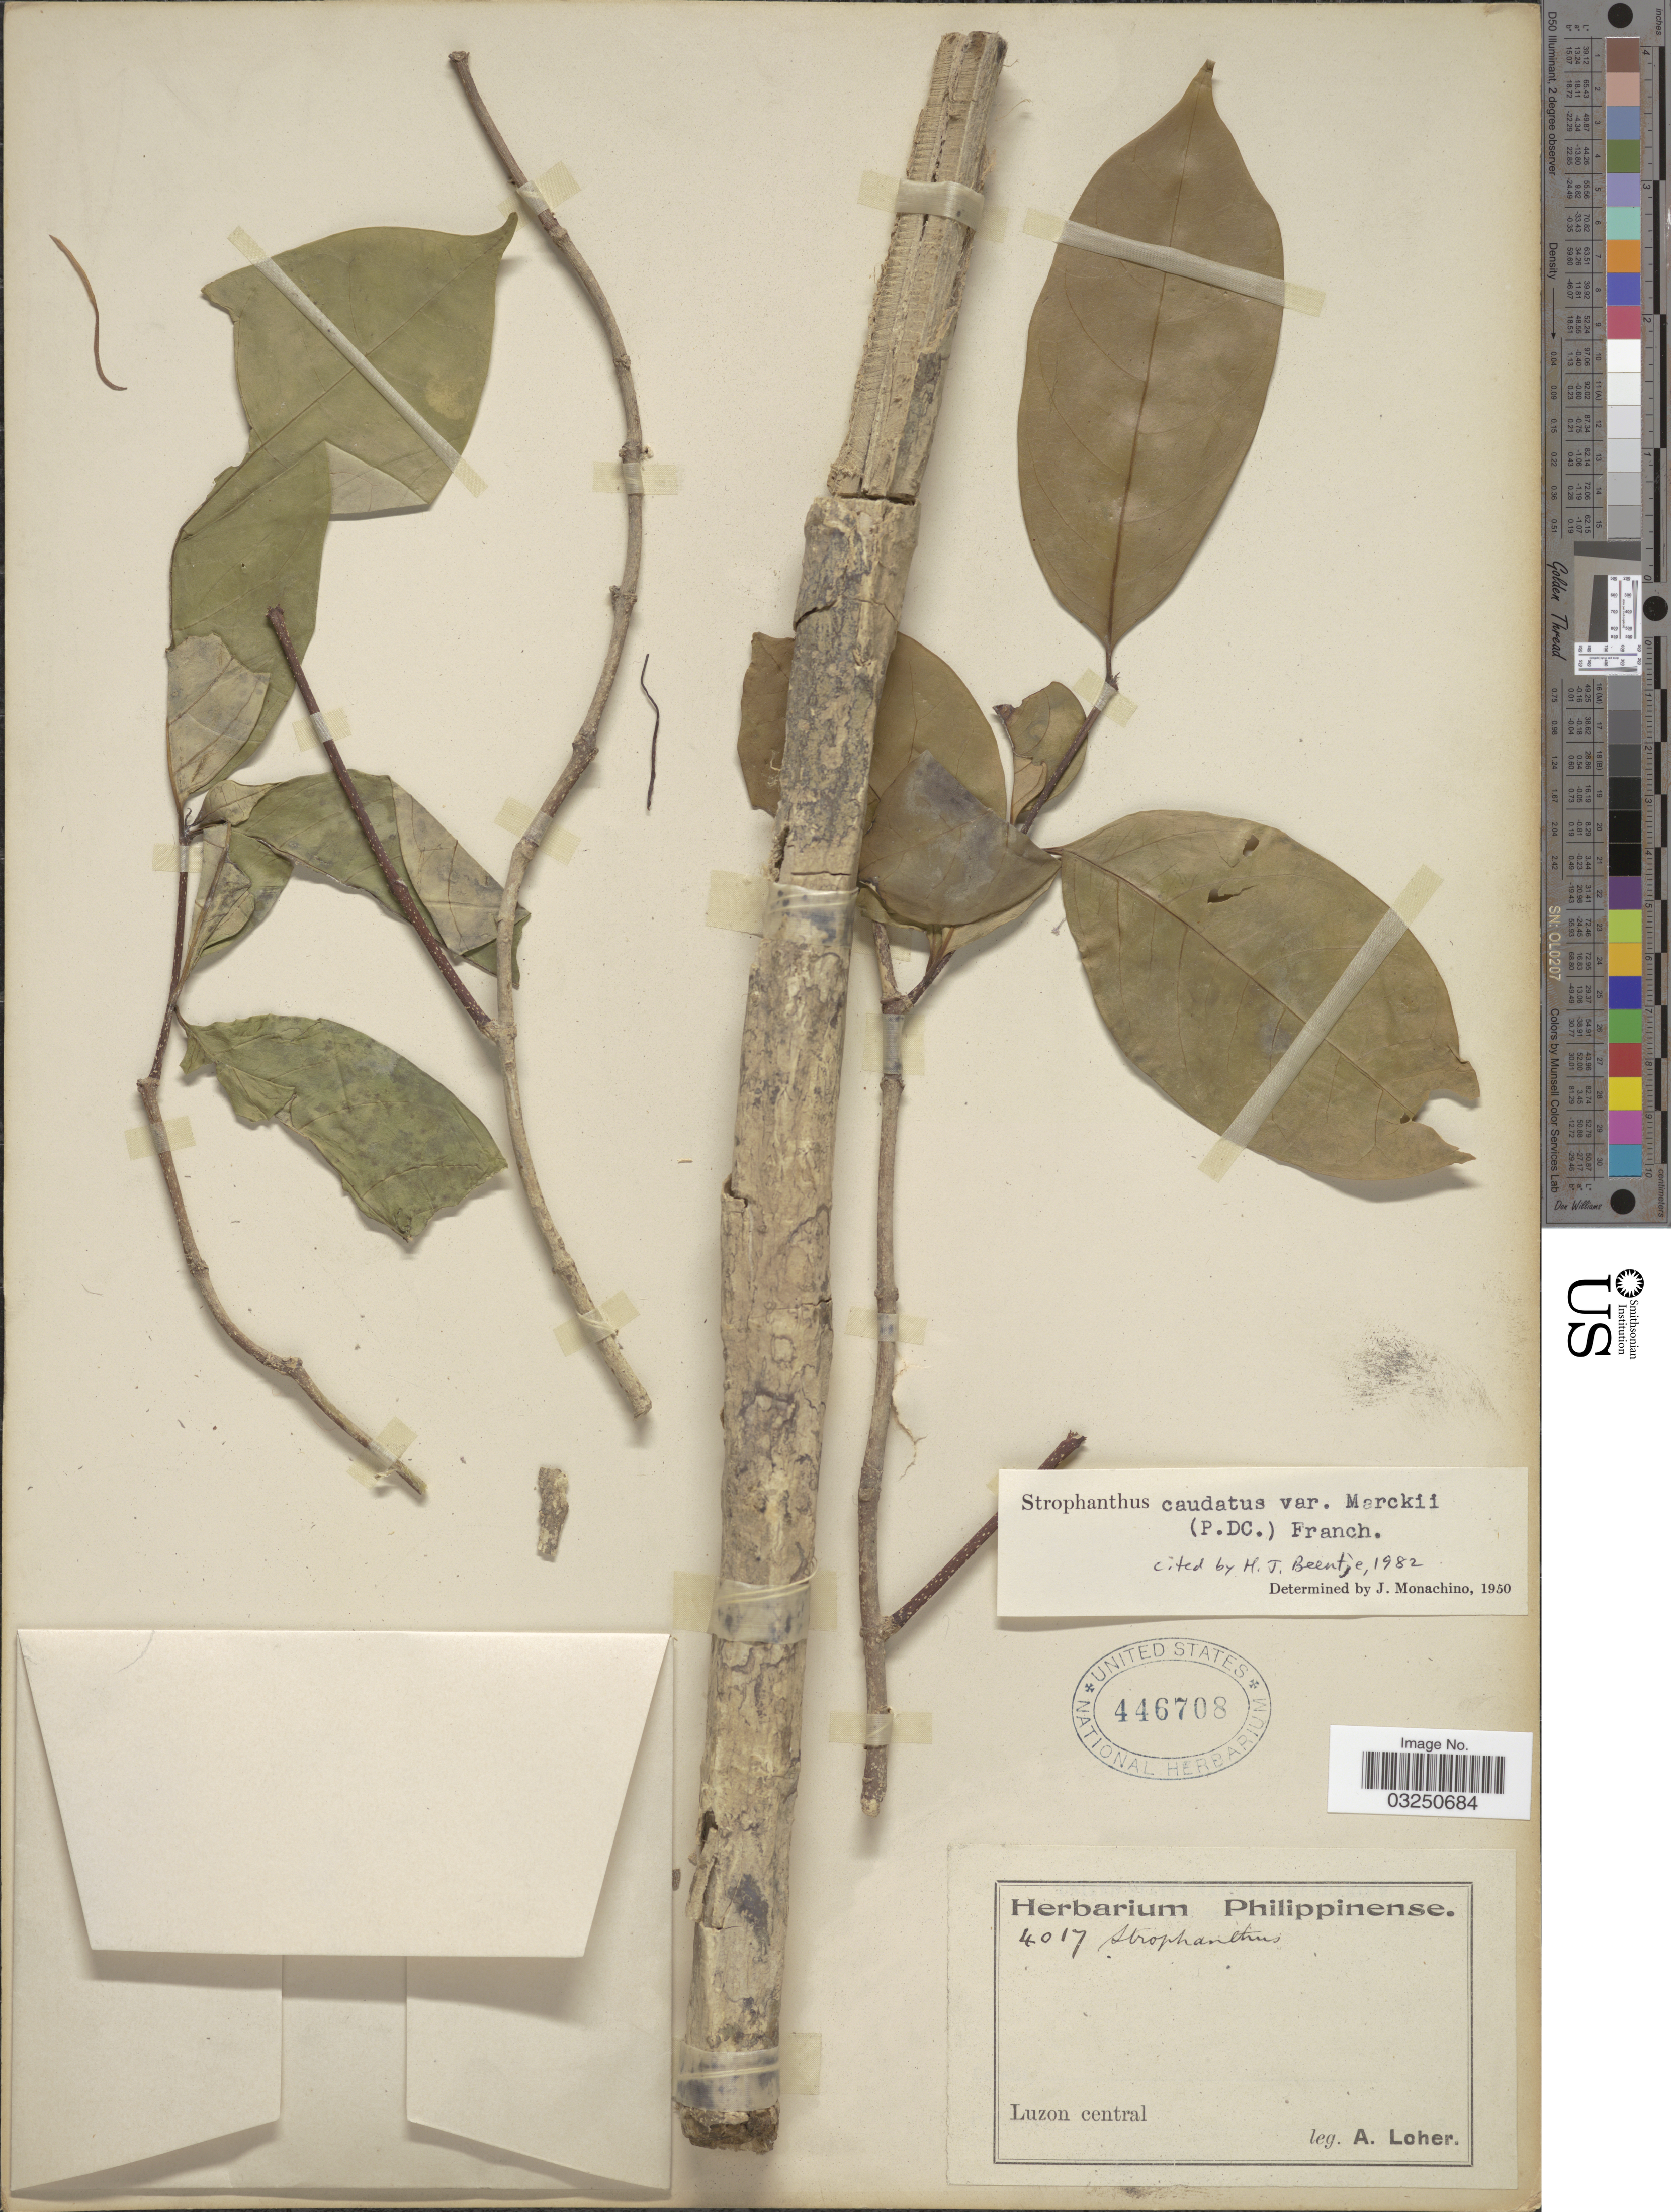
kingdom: Plantae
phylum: Tracheophyta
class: Magnoliopsida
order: Gentianales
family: Apocynaceae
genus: Strophanthus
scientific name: Strophanthus caudatus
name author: (L.) Kurz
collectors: A. Loher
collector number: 4017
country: Philippines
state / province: Central Luzon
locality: Luzon central.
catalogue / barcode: US 446708